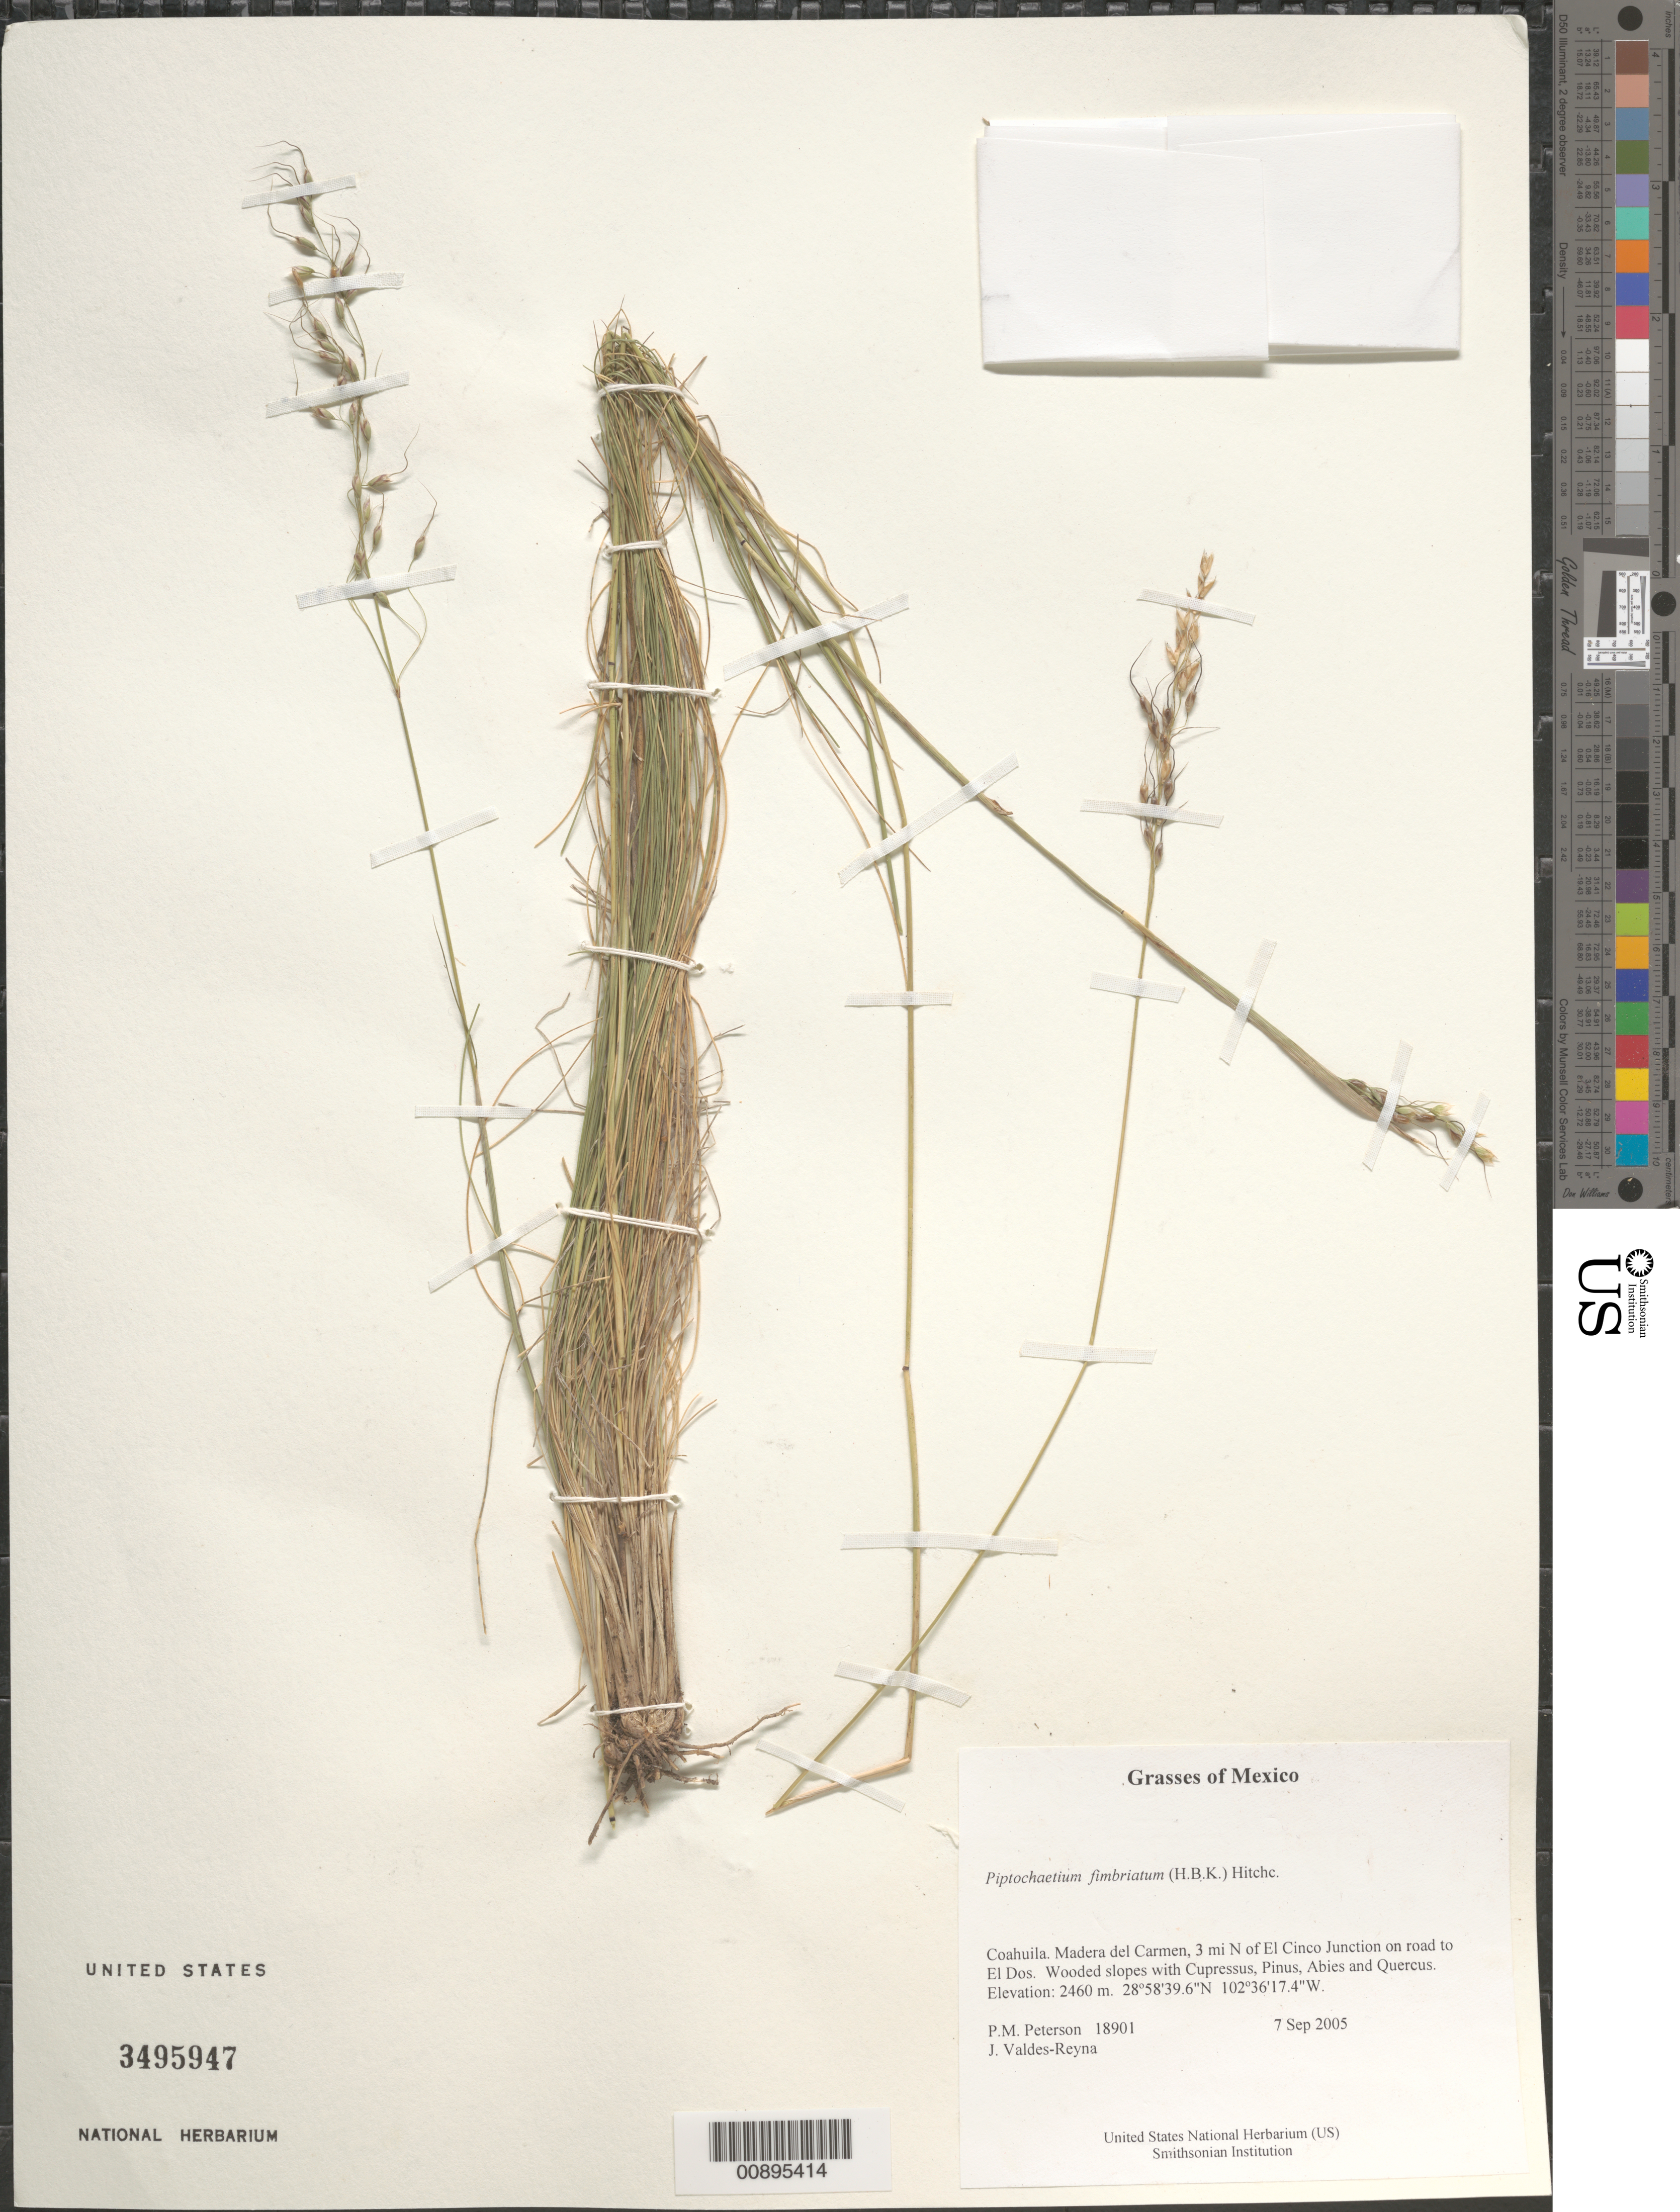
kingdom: Plantae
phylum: Tracheophyta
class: Liliopsida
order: Poales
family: Poaceae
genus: Piptochaetium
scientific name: Piptochaetium fimbriatum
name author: (Kunth) Hitchc.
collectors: P. M. Peterson & J. Valdés-Reyna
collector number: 18901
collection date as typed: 07 Sep 2005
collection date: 2005-09-07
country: Mexico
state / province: Coahuila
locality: Madera del Carmen, 3 mi N of El Cinco Junction on road to El Dos. Wooded slopes with Cupressus, Pinus, Abies and Quercus.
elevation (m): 2460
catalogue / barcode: US 3495947